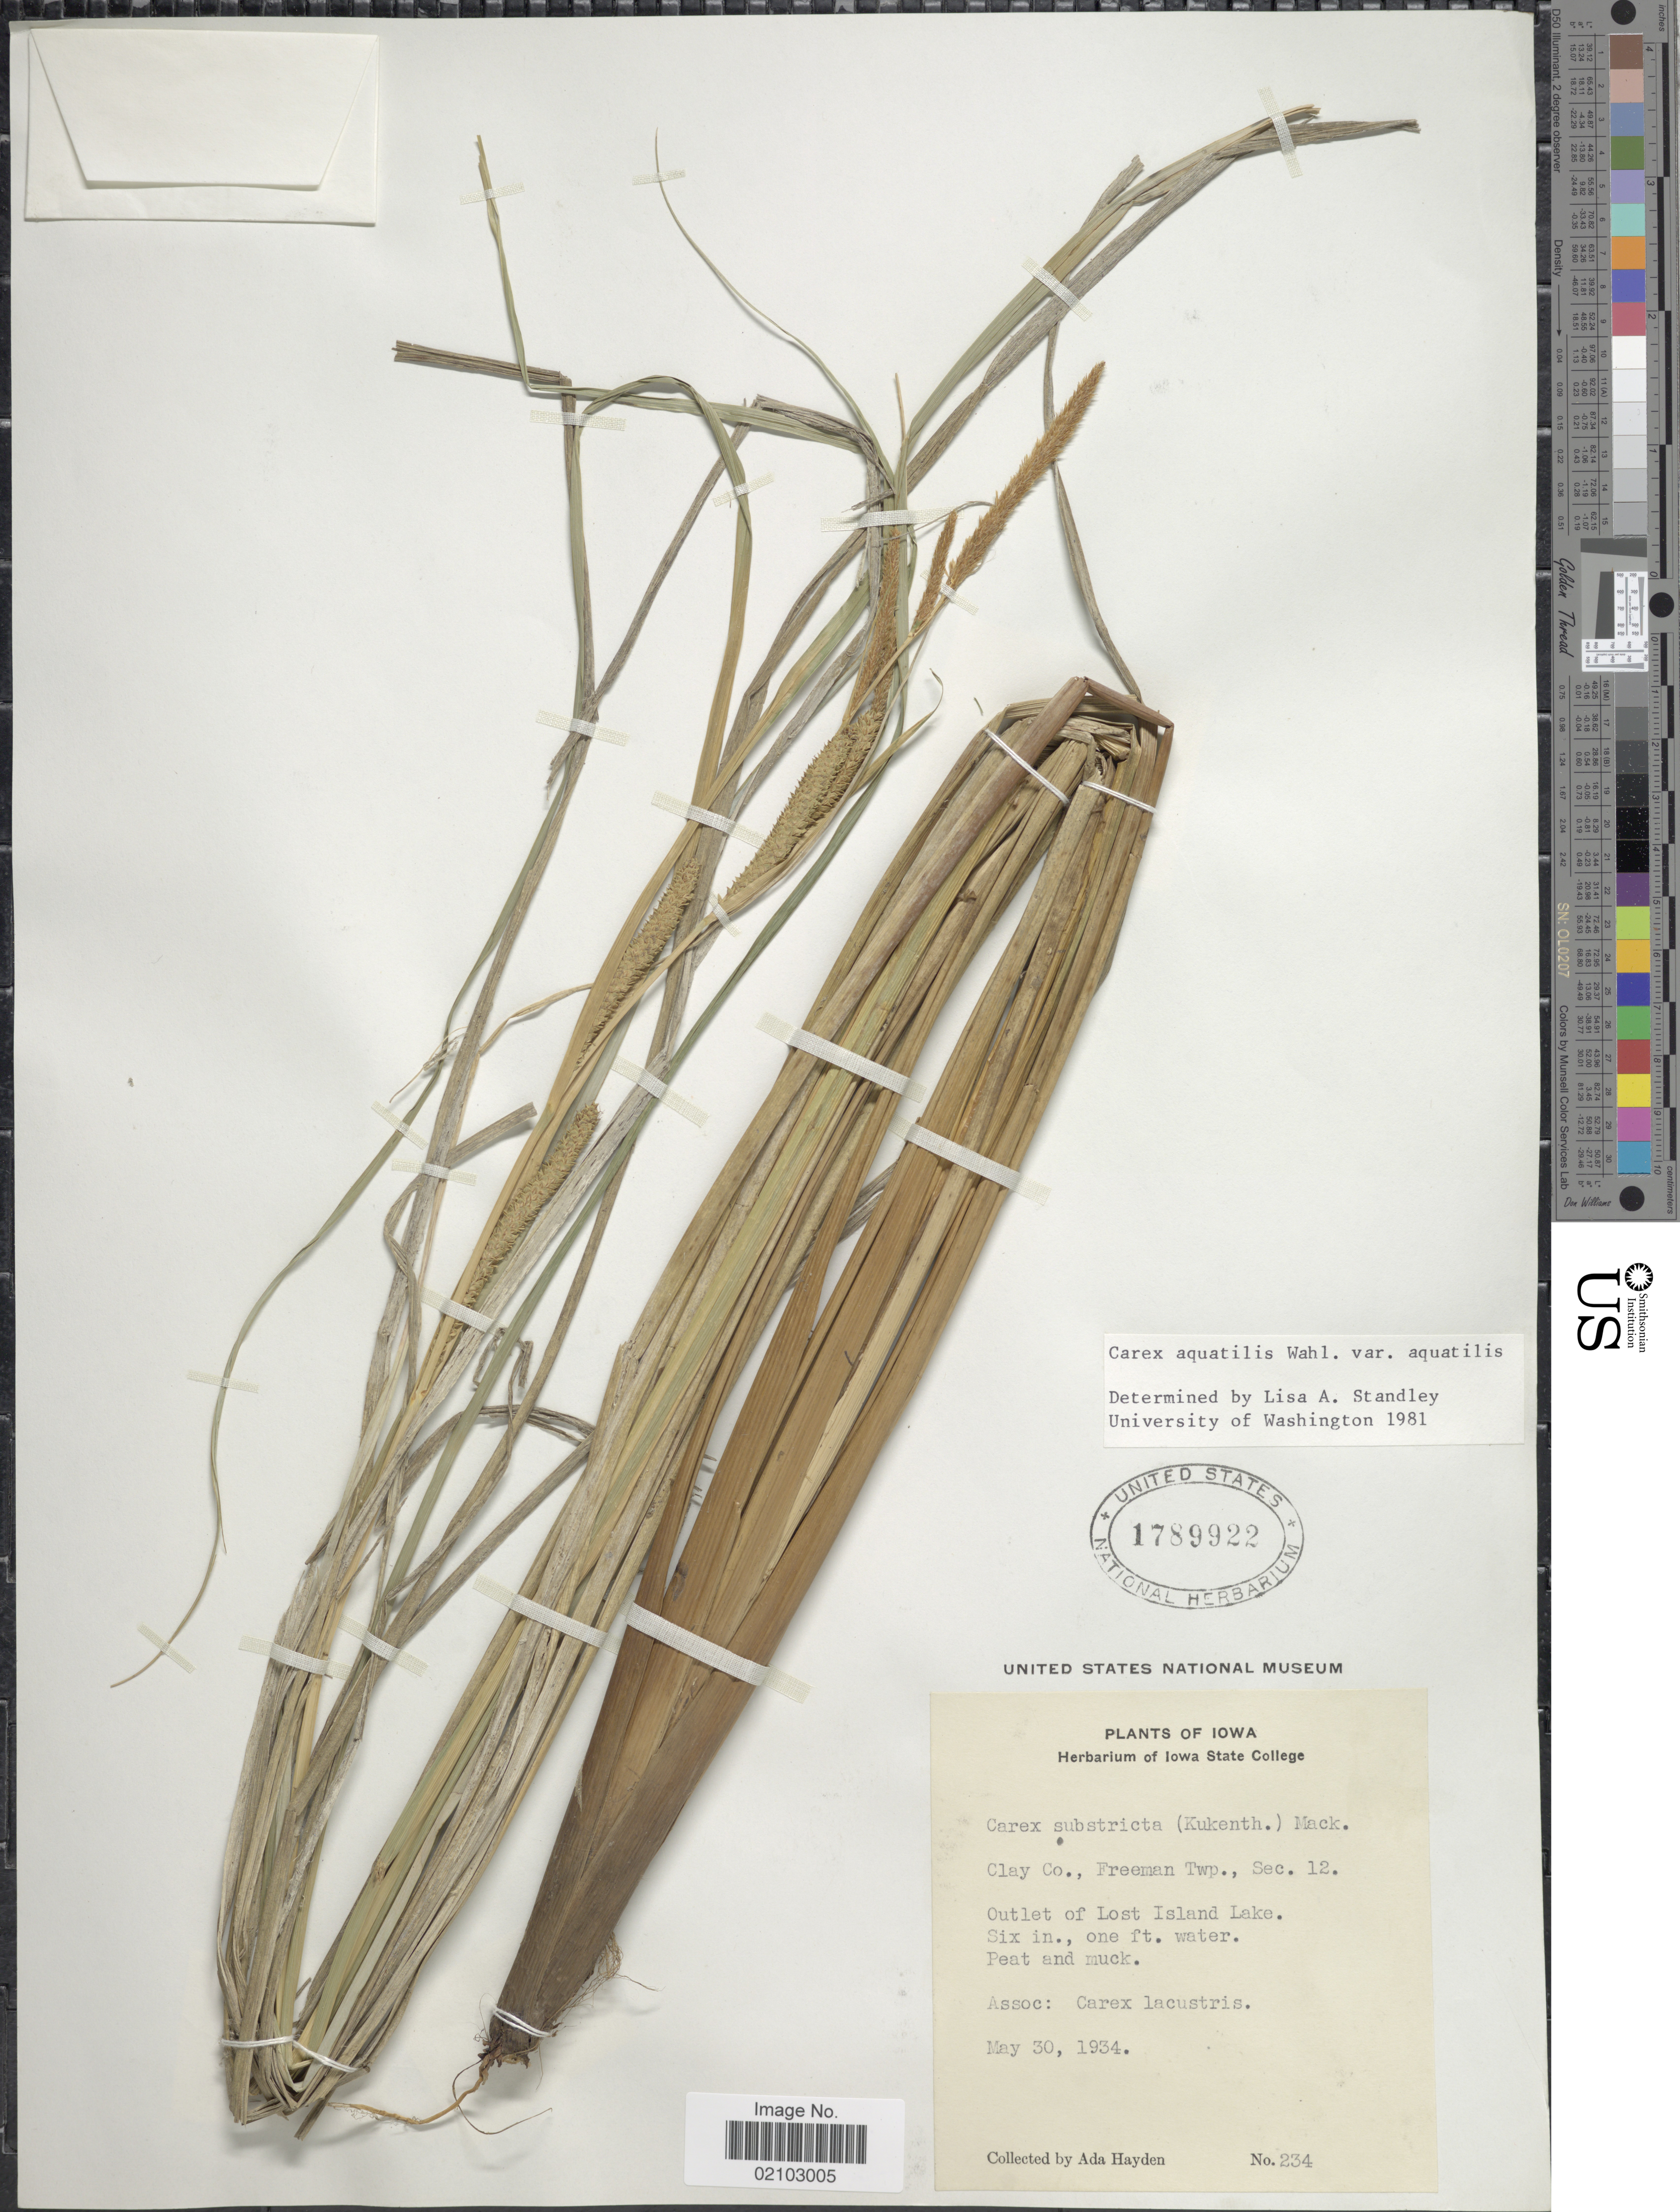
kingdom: Plantae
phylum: Tracheophyta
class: Liliopsida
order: Poales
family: Cyperaceae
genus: Carex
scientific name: Carex aquatilis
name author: Wahlenb.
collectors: Ada Hayden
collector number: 234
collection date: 1934-05-30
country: United States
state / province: Iowa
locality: Clay Co., Freeman Twp., Sec. 12, Outlet of Lost Island Lake, Six in., one ft. water, peat and muck.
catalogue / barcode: US 1789922